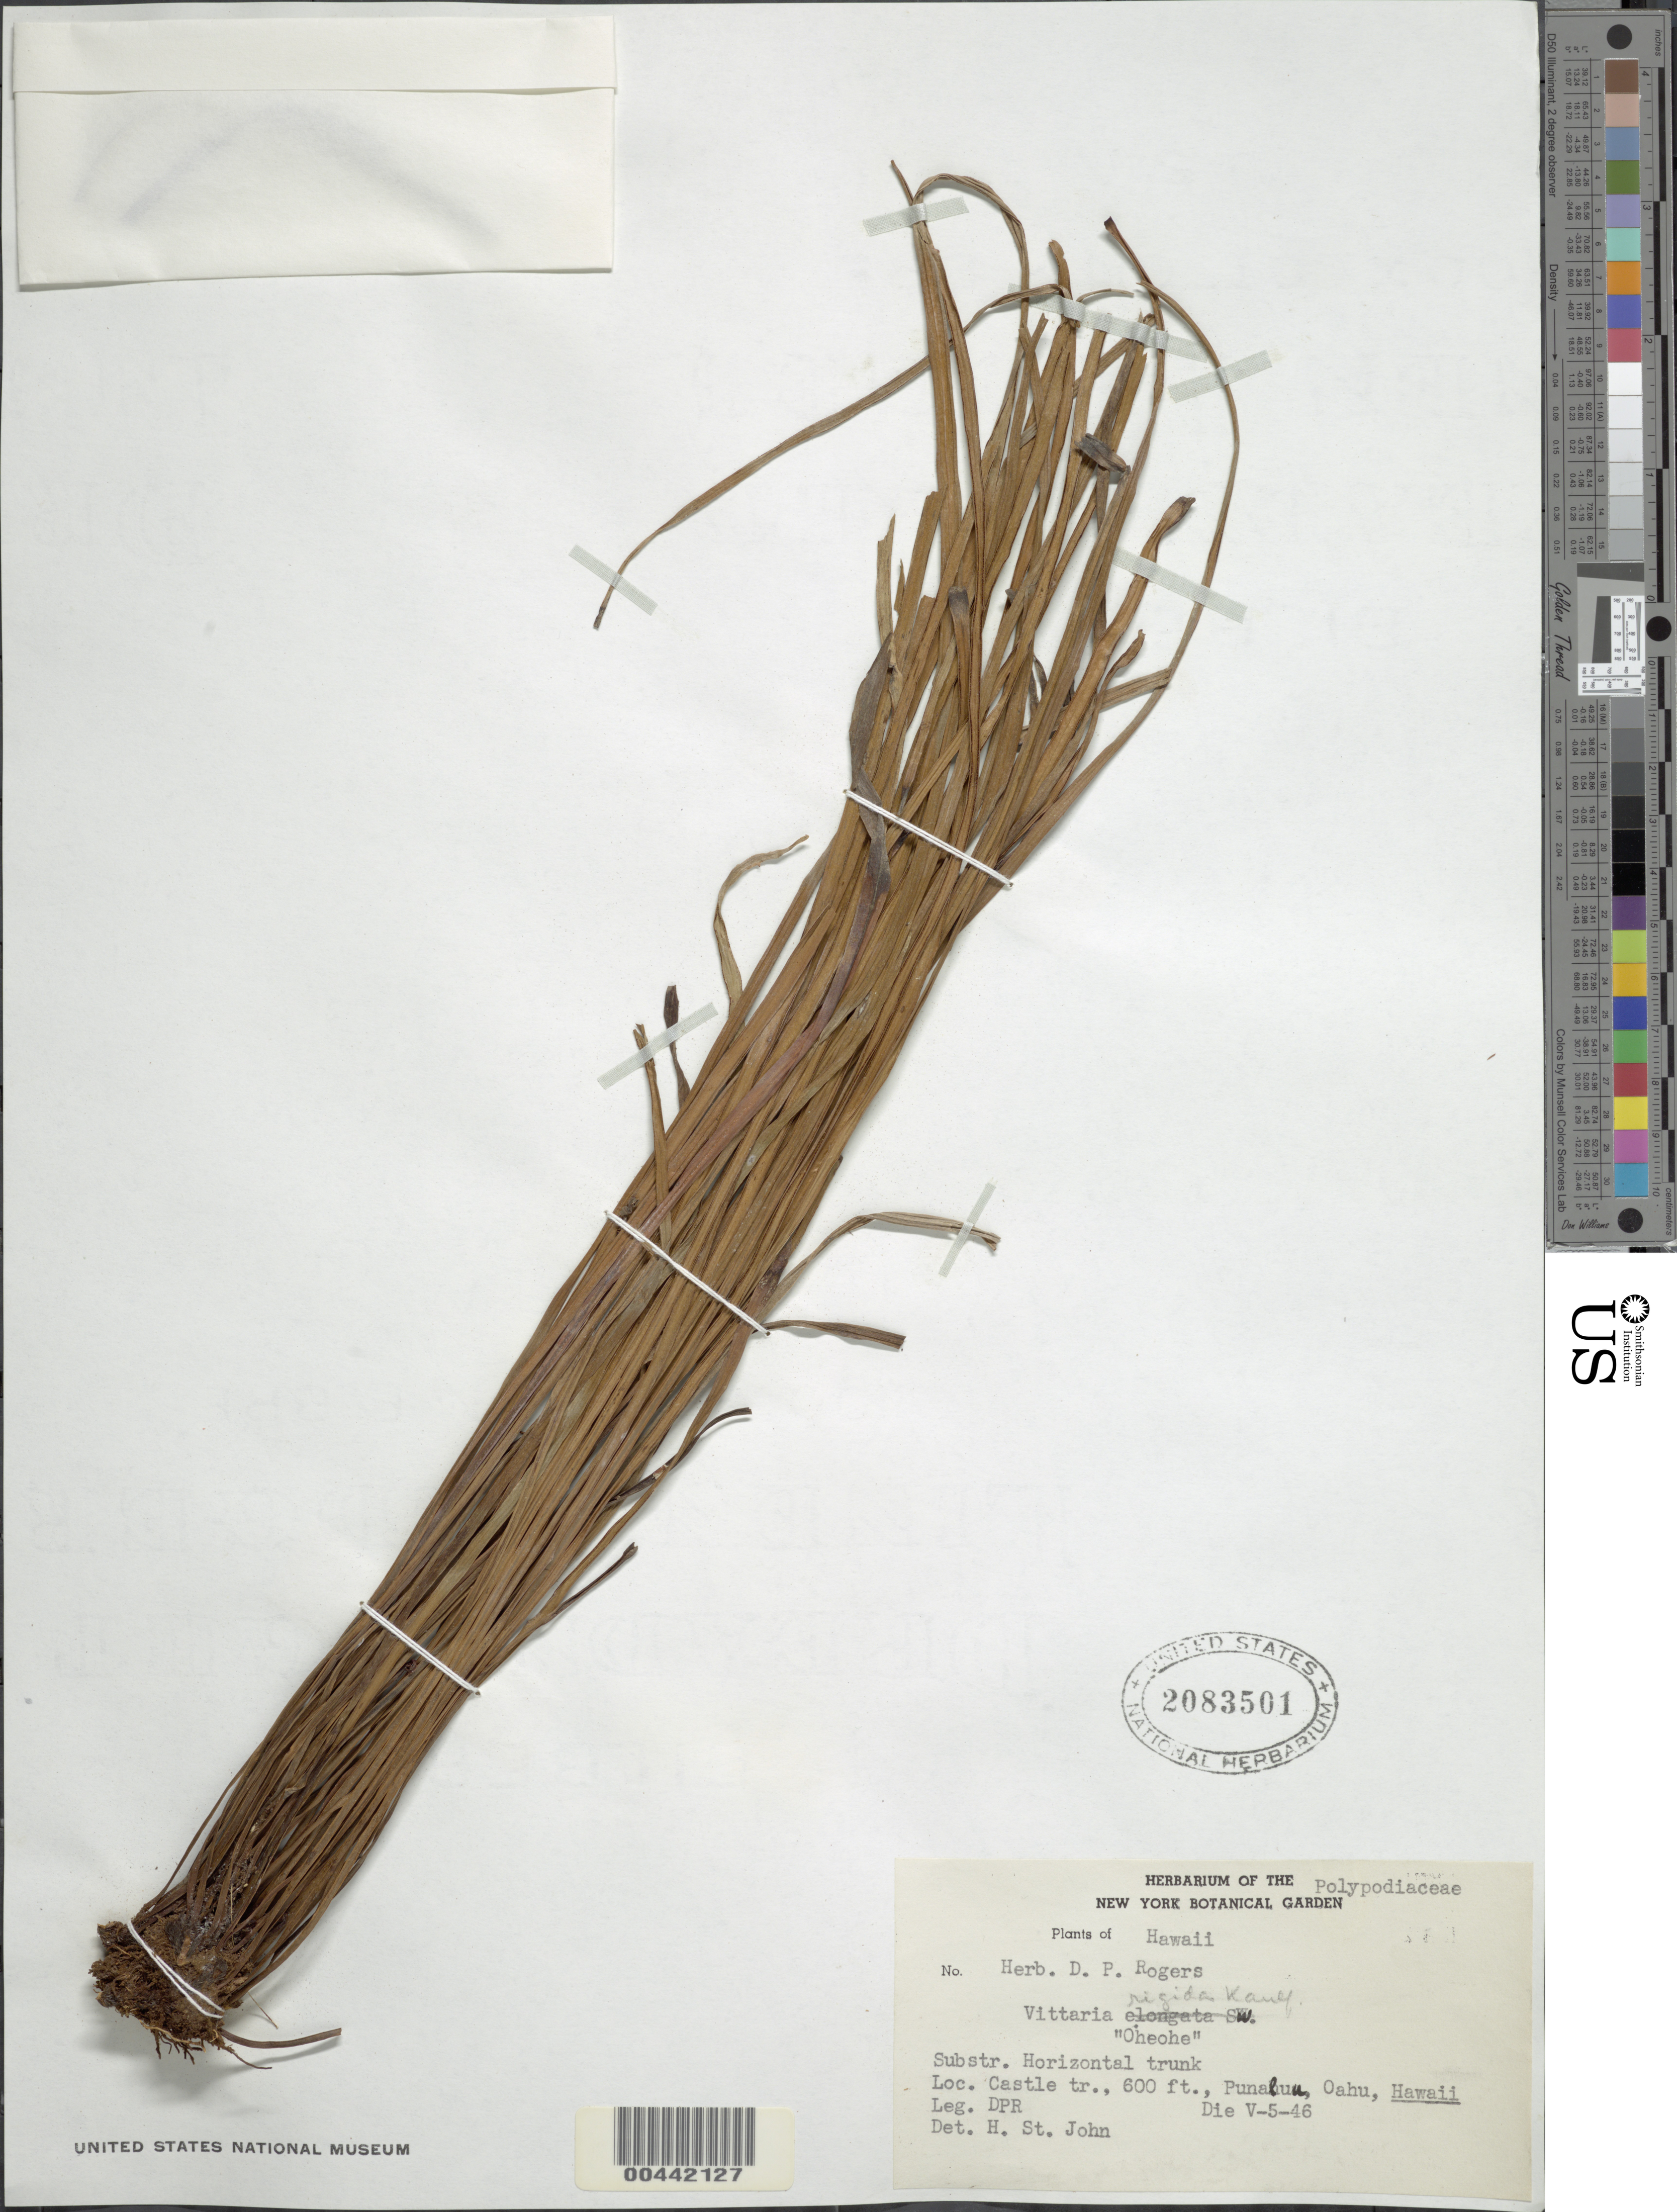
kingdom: Plantae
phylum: Tracheophyta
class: Polypodiopsida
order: Polypodiales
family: Pteridaceae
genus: Haplopteris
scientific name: Haplopteris elongata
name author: (Sw.) Crane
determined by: Wagner, W. L., (BOT), Smithsonian Institution - National Museum of Natural History (UNITED STATES)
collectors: D. Rodgers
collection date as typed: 5 May 1946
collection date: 1946-05-05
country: United States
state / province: Hawaii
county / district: Hawaii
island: Hawaii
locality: Castle Tr., Punaluu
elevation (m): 183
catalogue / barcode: US 2083501